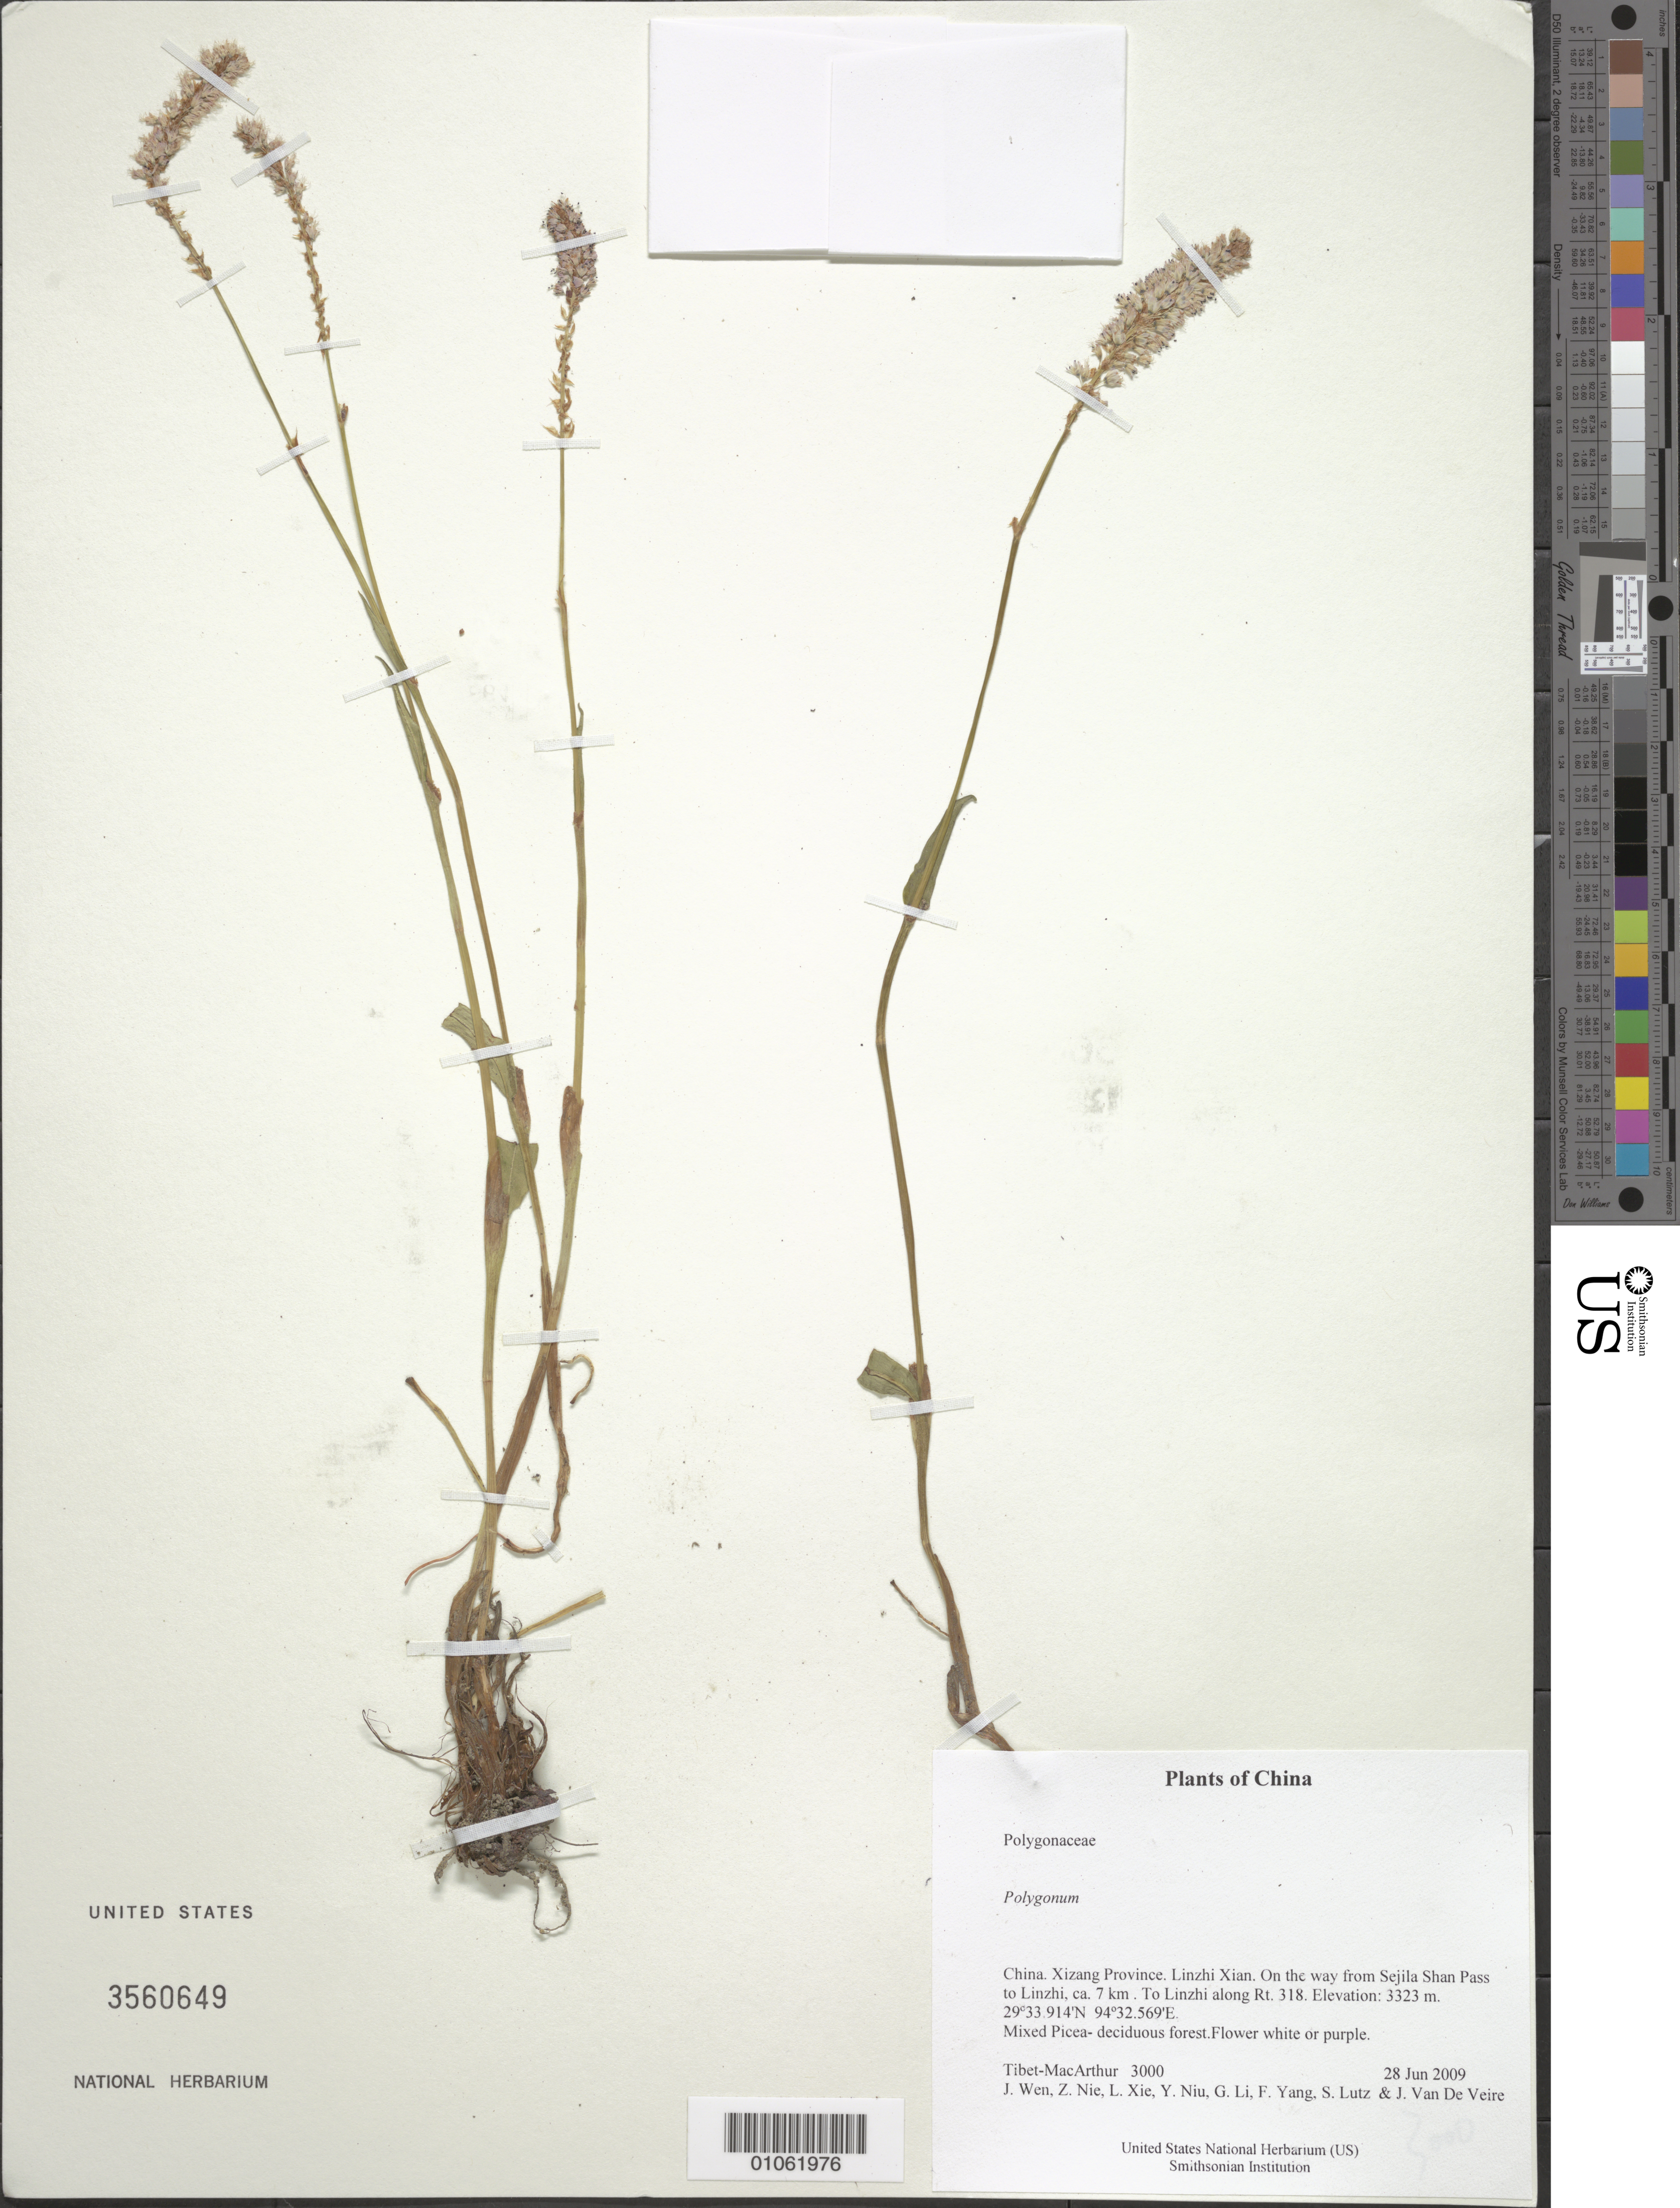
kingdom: Plantae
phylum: Tracheophyta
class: Magnoliopsida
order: Caryophyllales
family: Polygonaceae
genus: Bistorta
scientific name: Bistorta vivipara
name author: (L.) Delarbre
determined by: Strong, Mark T., (BOT), Smithsonian Institution - National Museum of Natural History (UNITED STATES)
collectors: Tibet-MacArthur, J. Wen, Z. Nie, L. Xie, Y. Niu, G. Li, F. Yang, S. Lutz & J. Van De Veire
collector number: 3000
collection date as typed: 28 Jun 2009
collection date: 2009-06-28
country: China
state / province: Xizang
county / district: Linzhi Xian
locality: On the way from Sejila Shan Pass to Linzhi, ca. 7 km . To Linzhi along Rt. 318.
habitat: Mixed Picea- deciduous forest.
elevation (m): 3323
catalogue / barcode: US 3560649